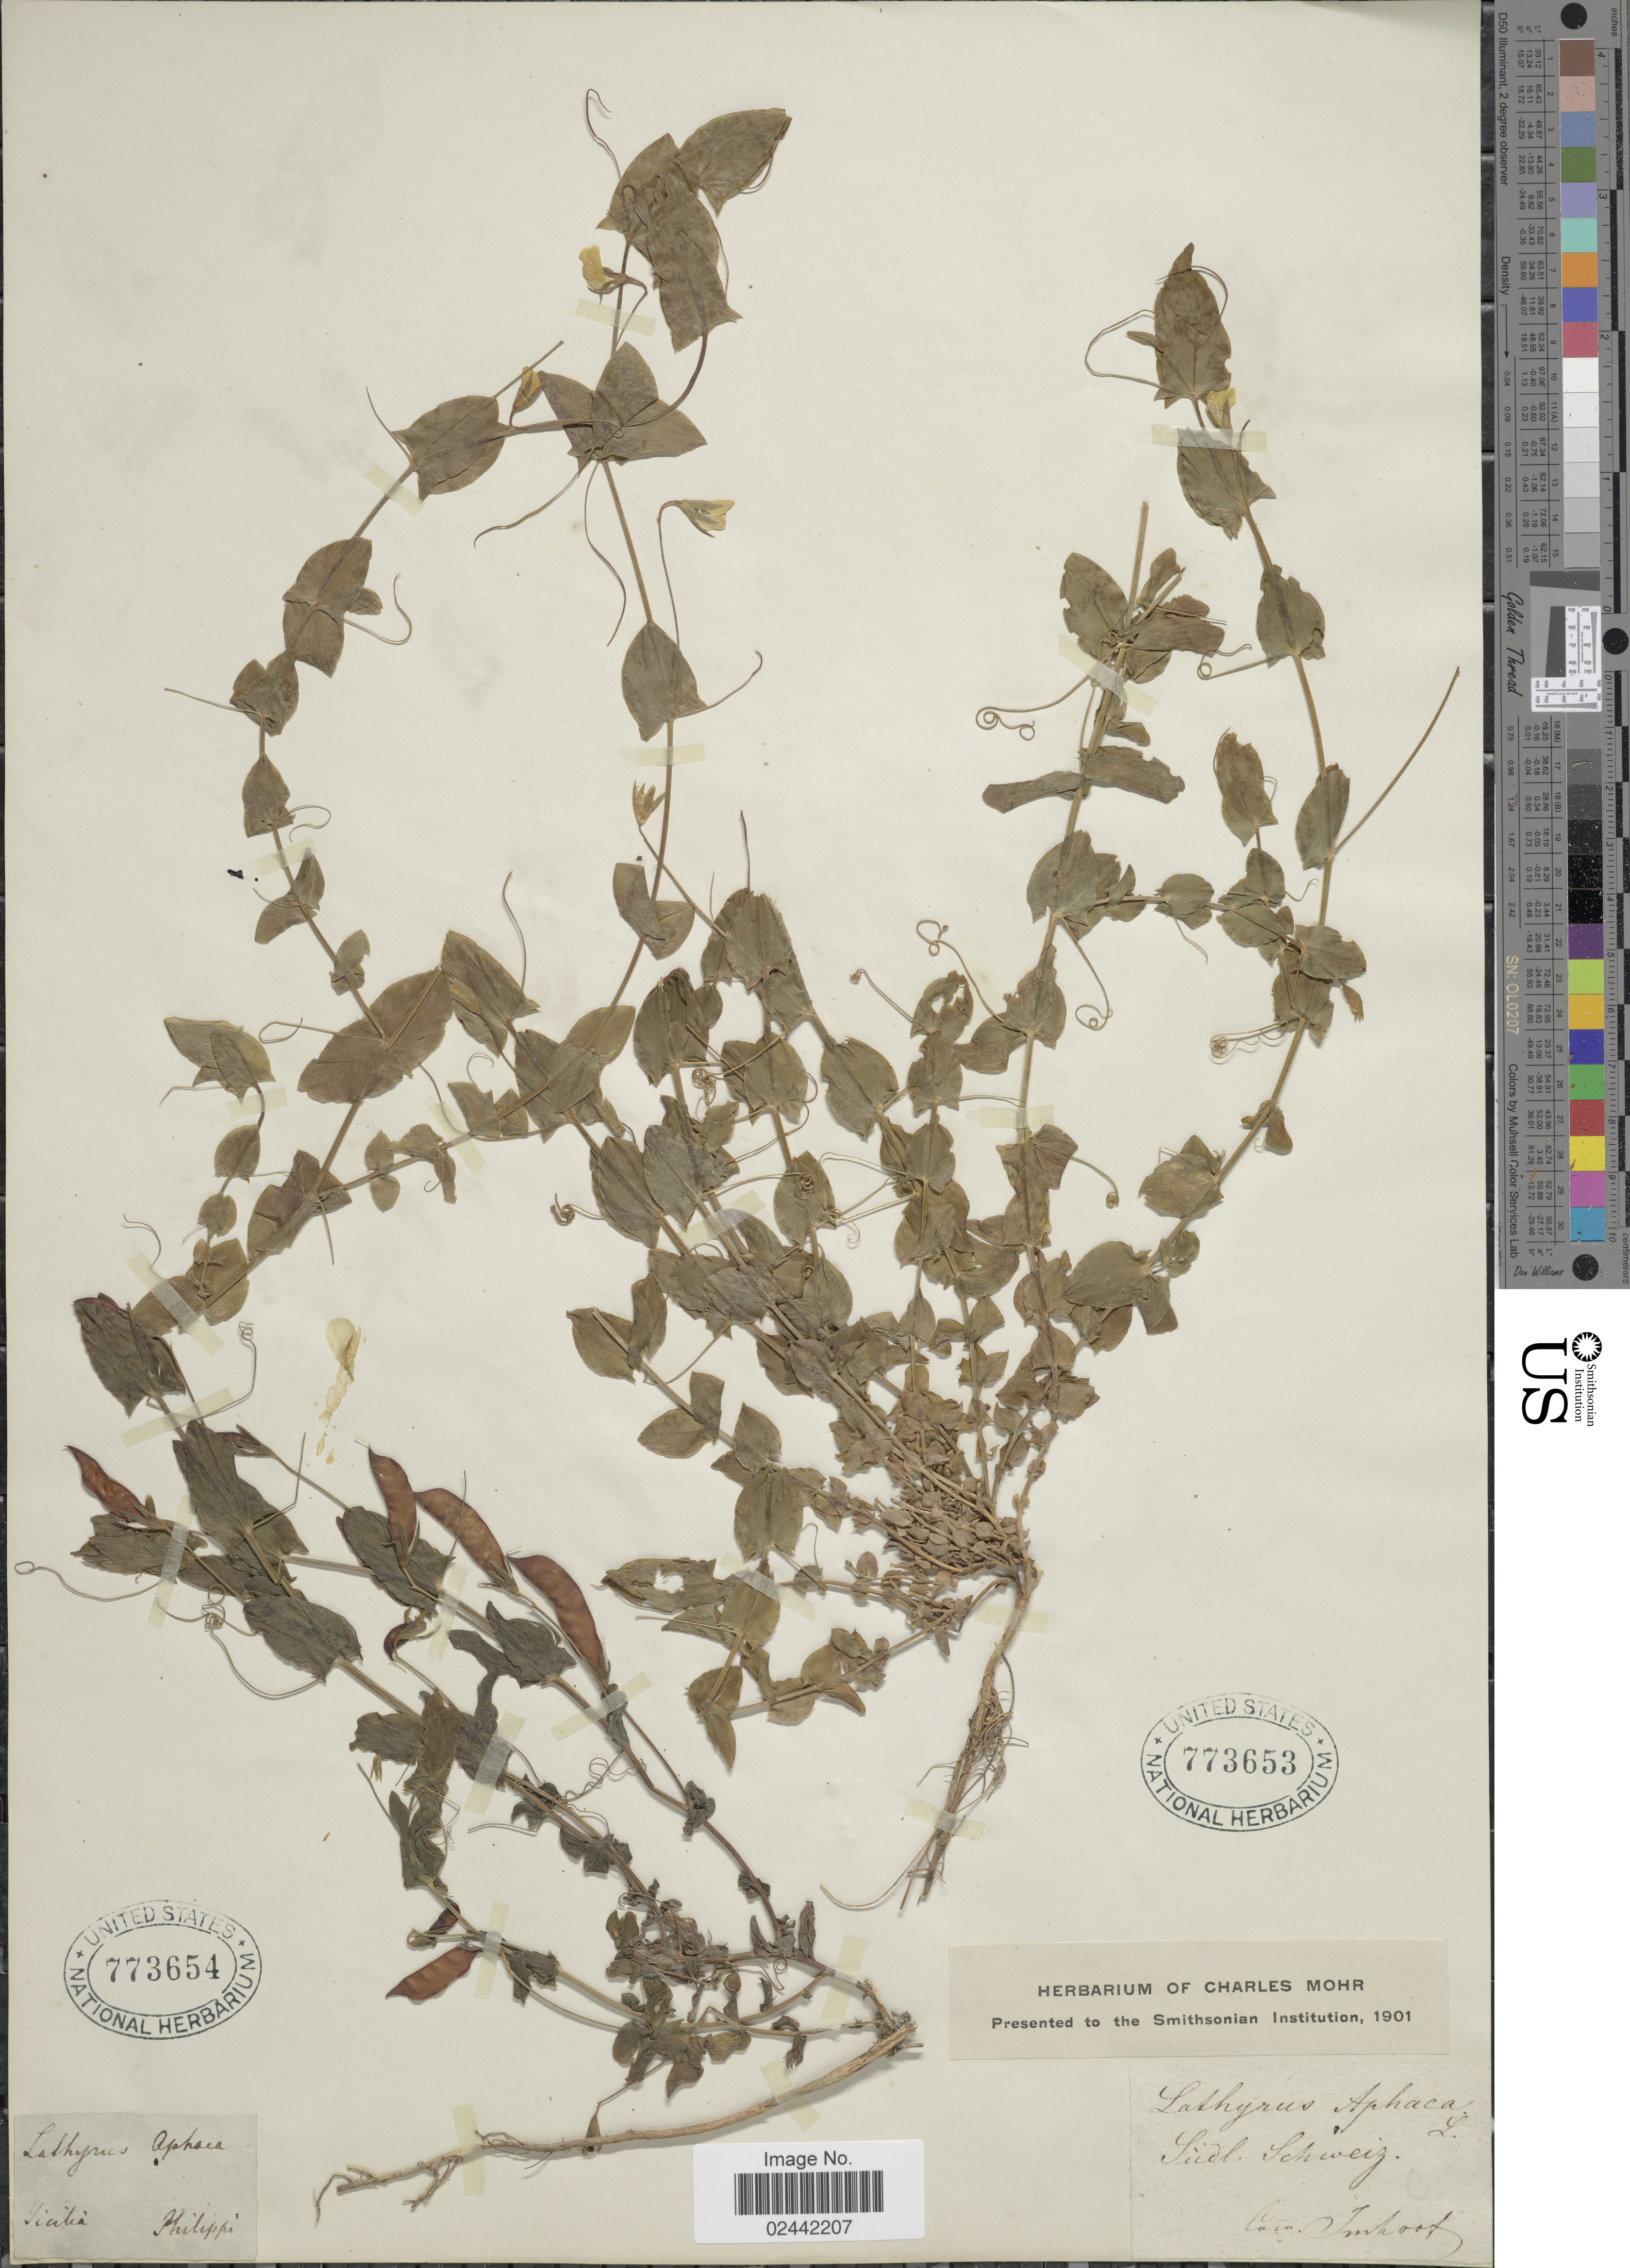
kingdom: Plantae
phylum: Tracheophyta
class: Magnoliopsida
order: Fabales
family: Fabaceae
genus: Lathyrus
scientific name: Lathyrus aphaca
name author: L.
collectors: -. Philippi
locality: Silicia.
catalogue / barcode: US 773654